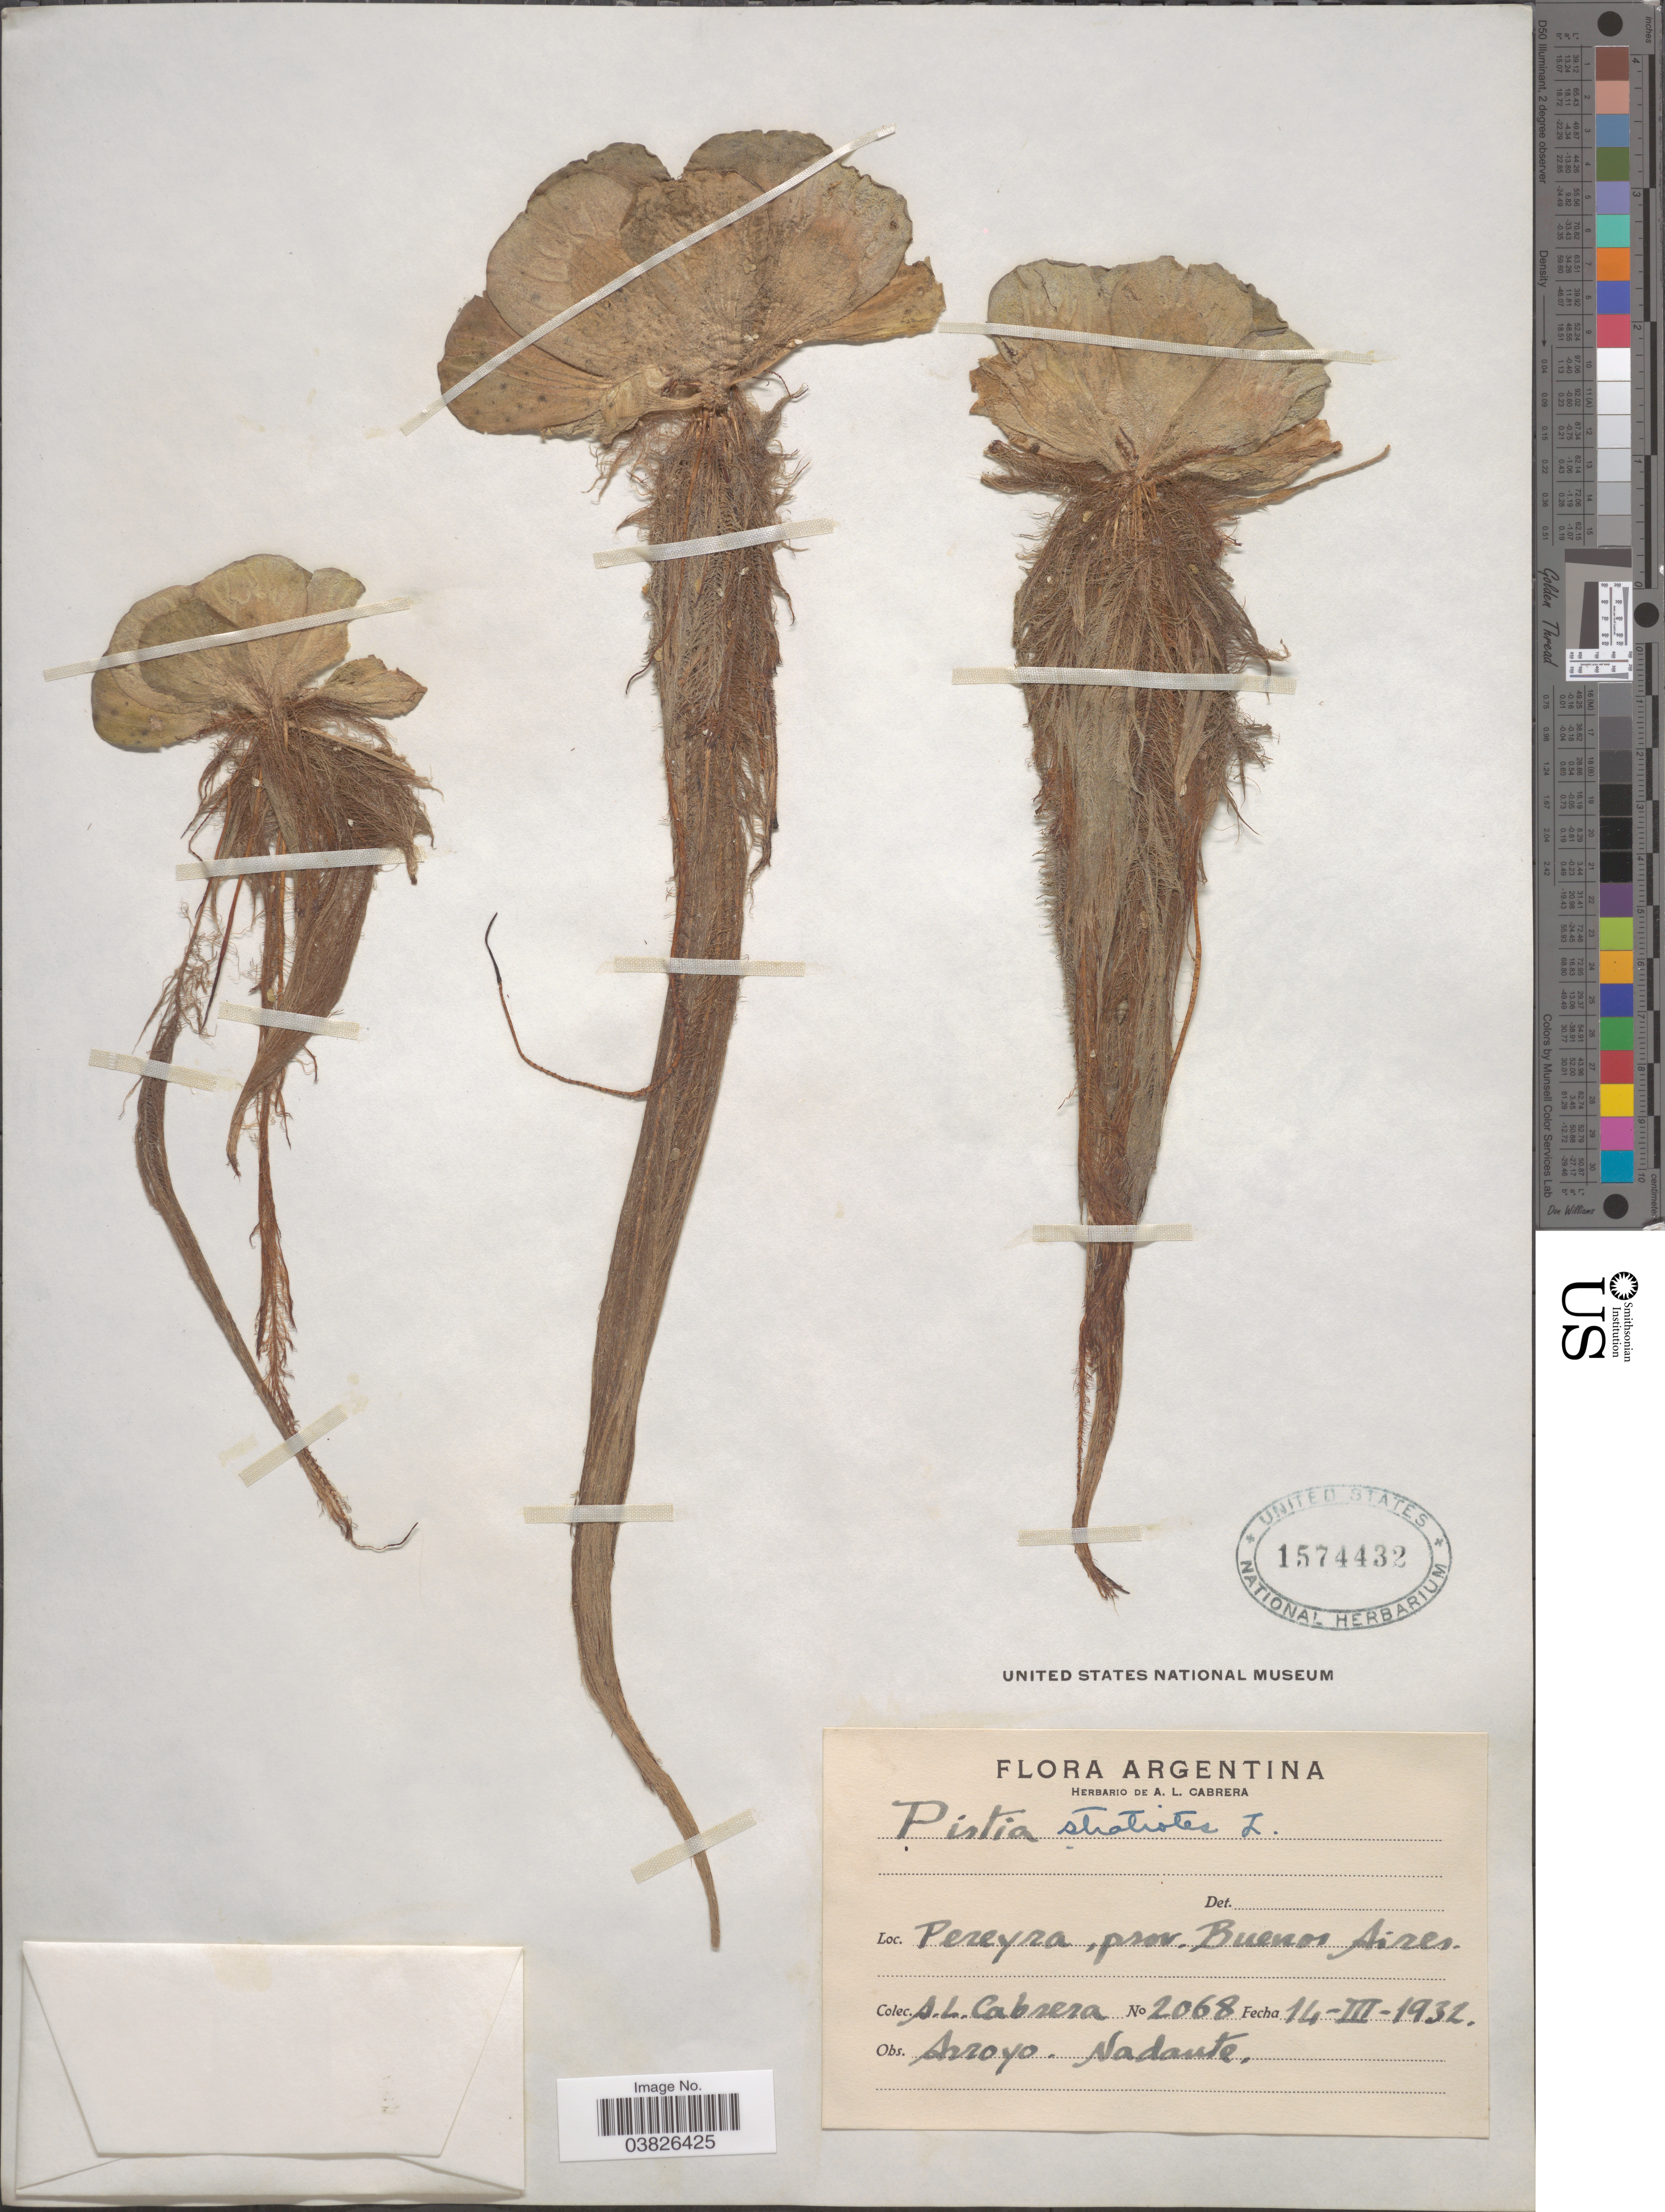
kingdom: Plantae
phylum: Tracheophyta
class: Liliopsida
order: Alismatales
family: Araceae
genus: Pistia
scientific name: Pistia stratiotes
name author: L.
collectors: A. L. Cabrera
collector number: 2068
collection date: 1932-03-14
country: Argentina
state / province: Buenos Aires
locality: Pereyra.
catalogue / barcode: US 1574432